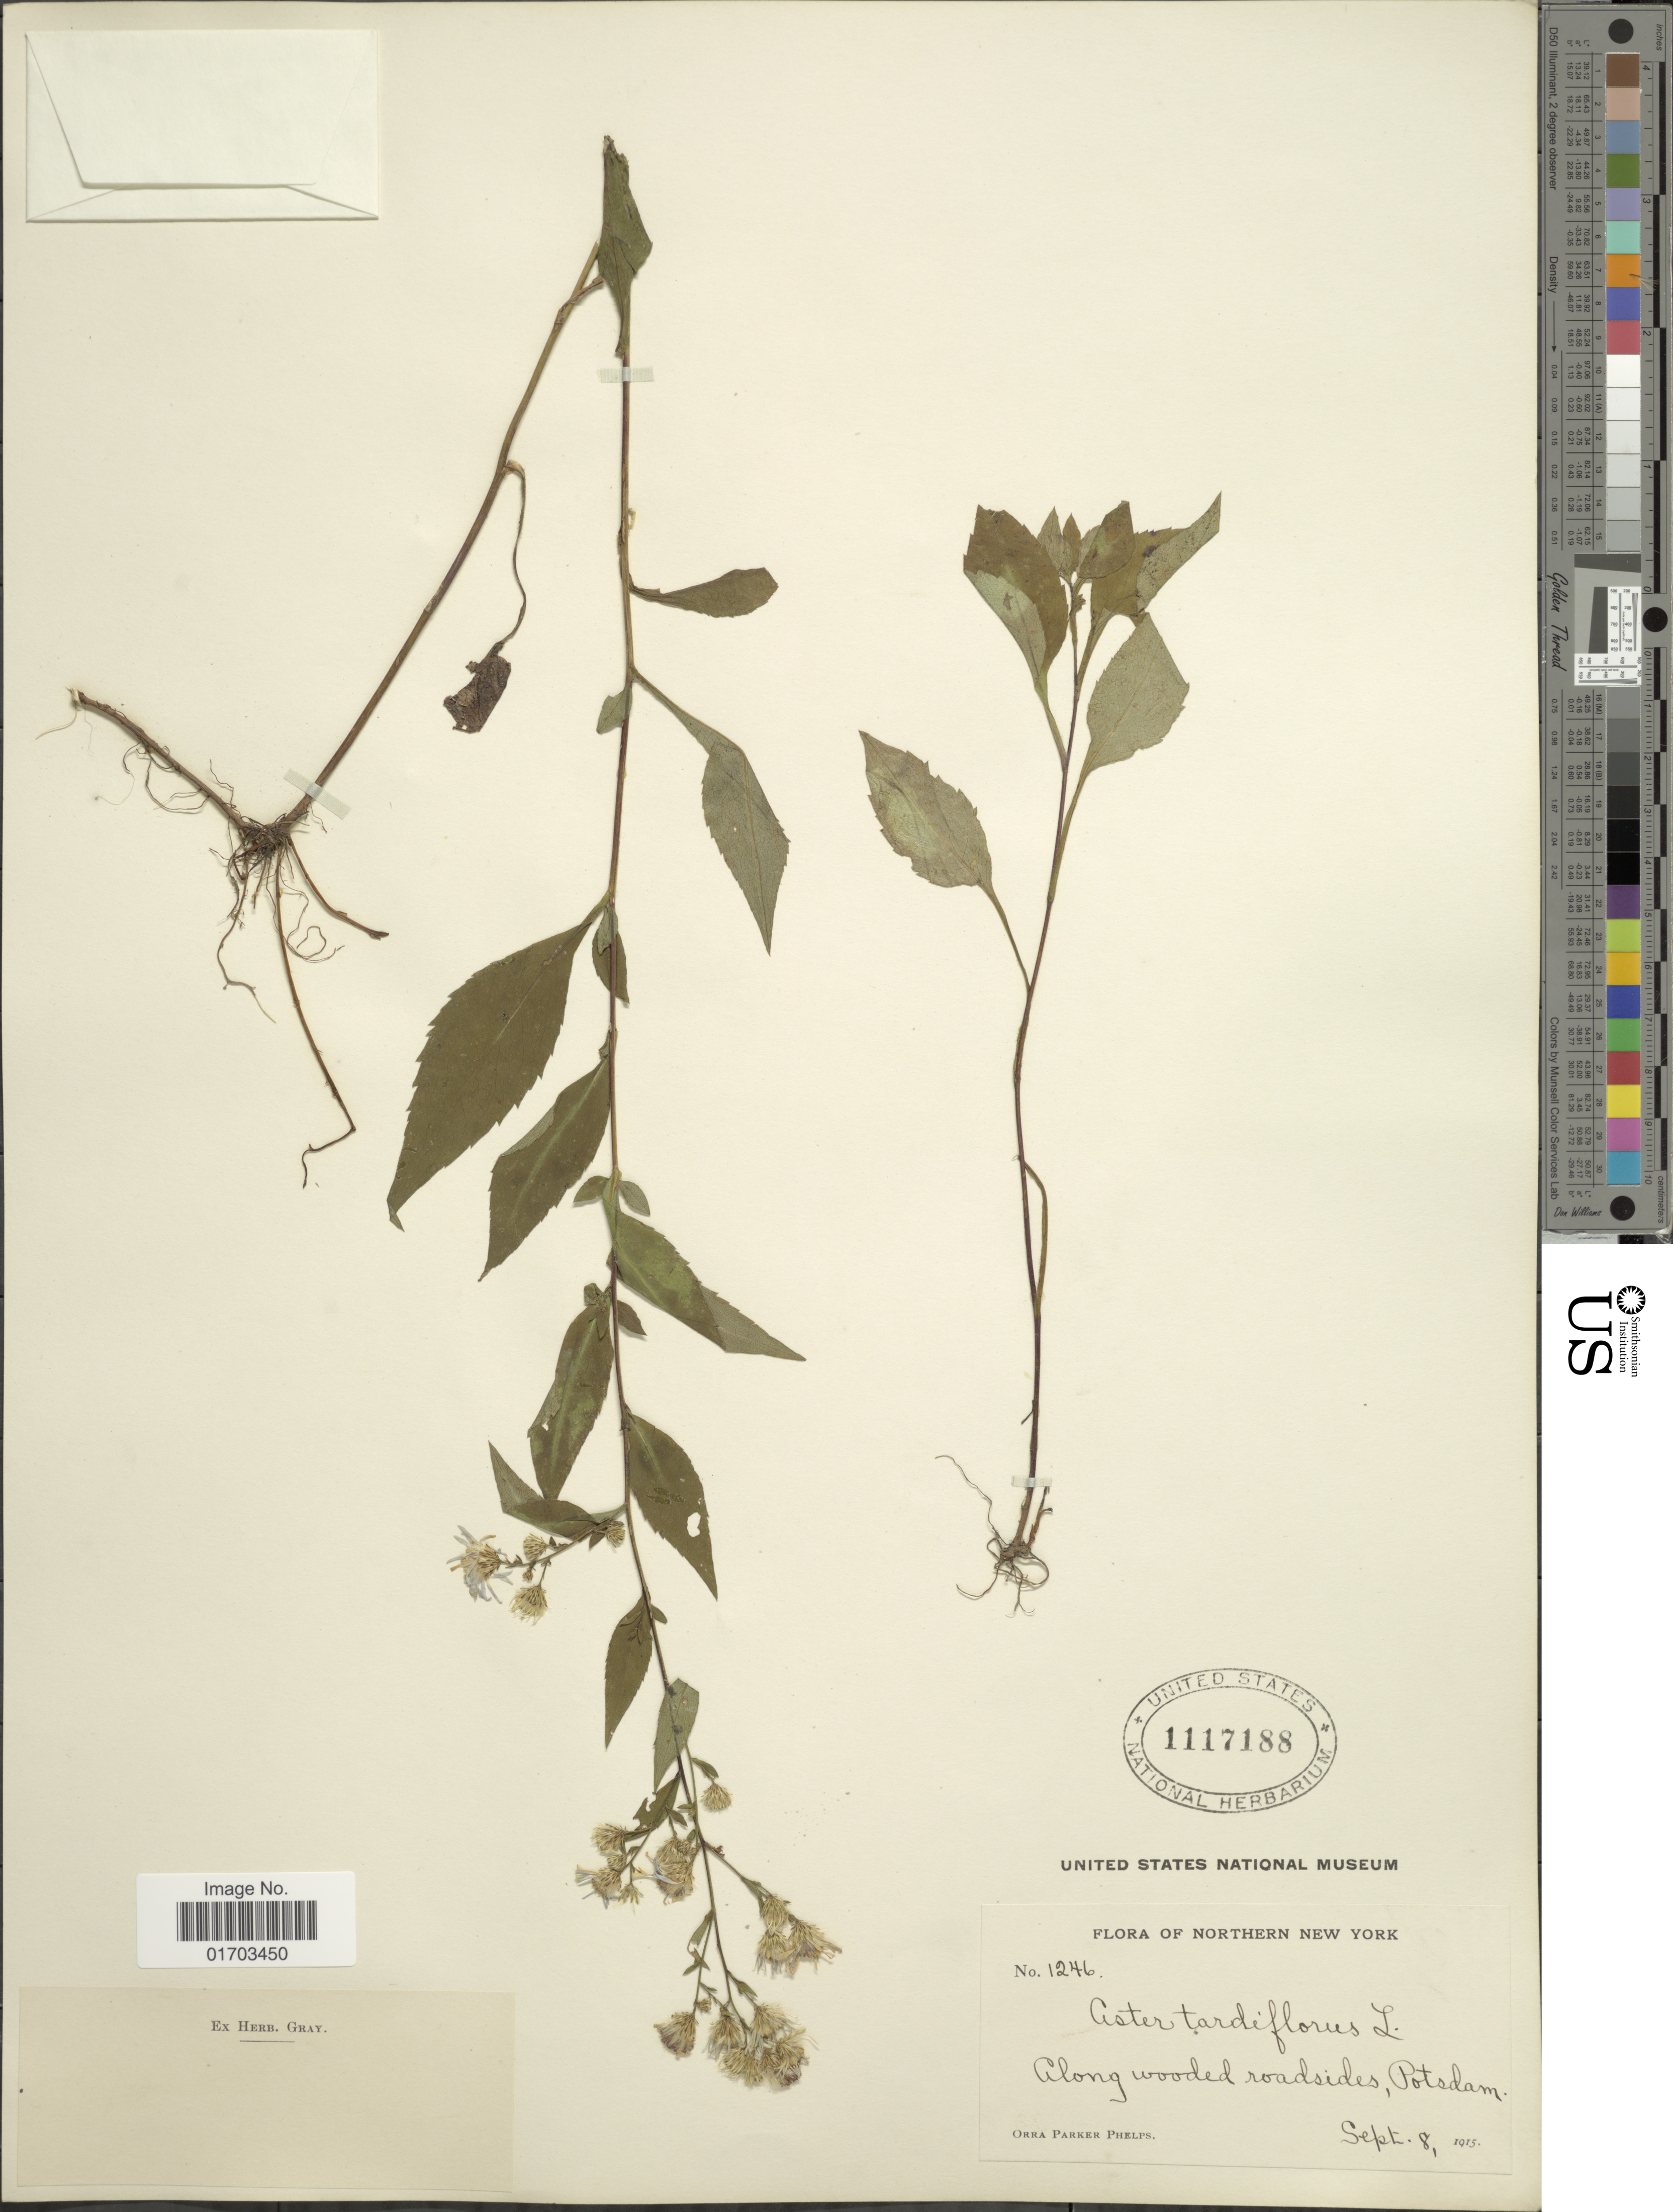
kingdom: Plantae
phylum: Tracheophyta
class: Magnoliopsida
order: Asterales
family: Asteraceae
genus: Symphyotrichum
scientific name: Symphyotrichum x tardiflorum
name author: (L.) Greuter et al.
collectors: O. P. Phelps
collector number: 1246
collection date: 1915-09-08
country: United States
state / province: New York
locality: Northern New York, along wooded roadsides, Potsdam.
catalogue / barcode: US 1117188